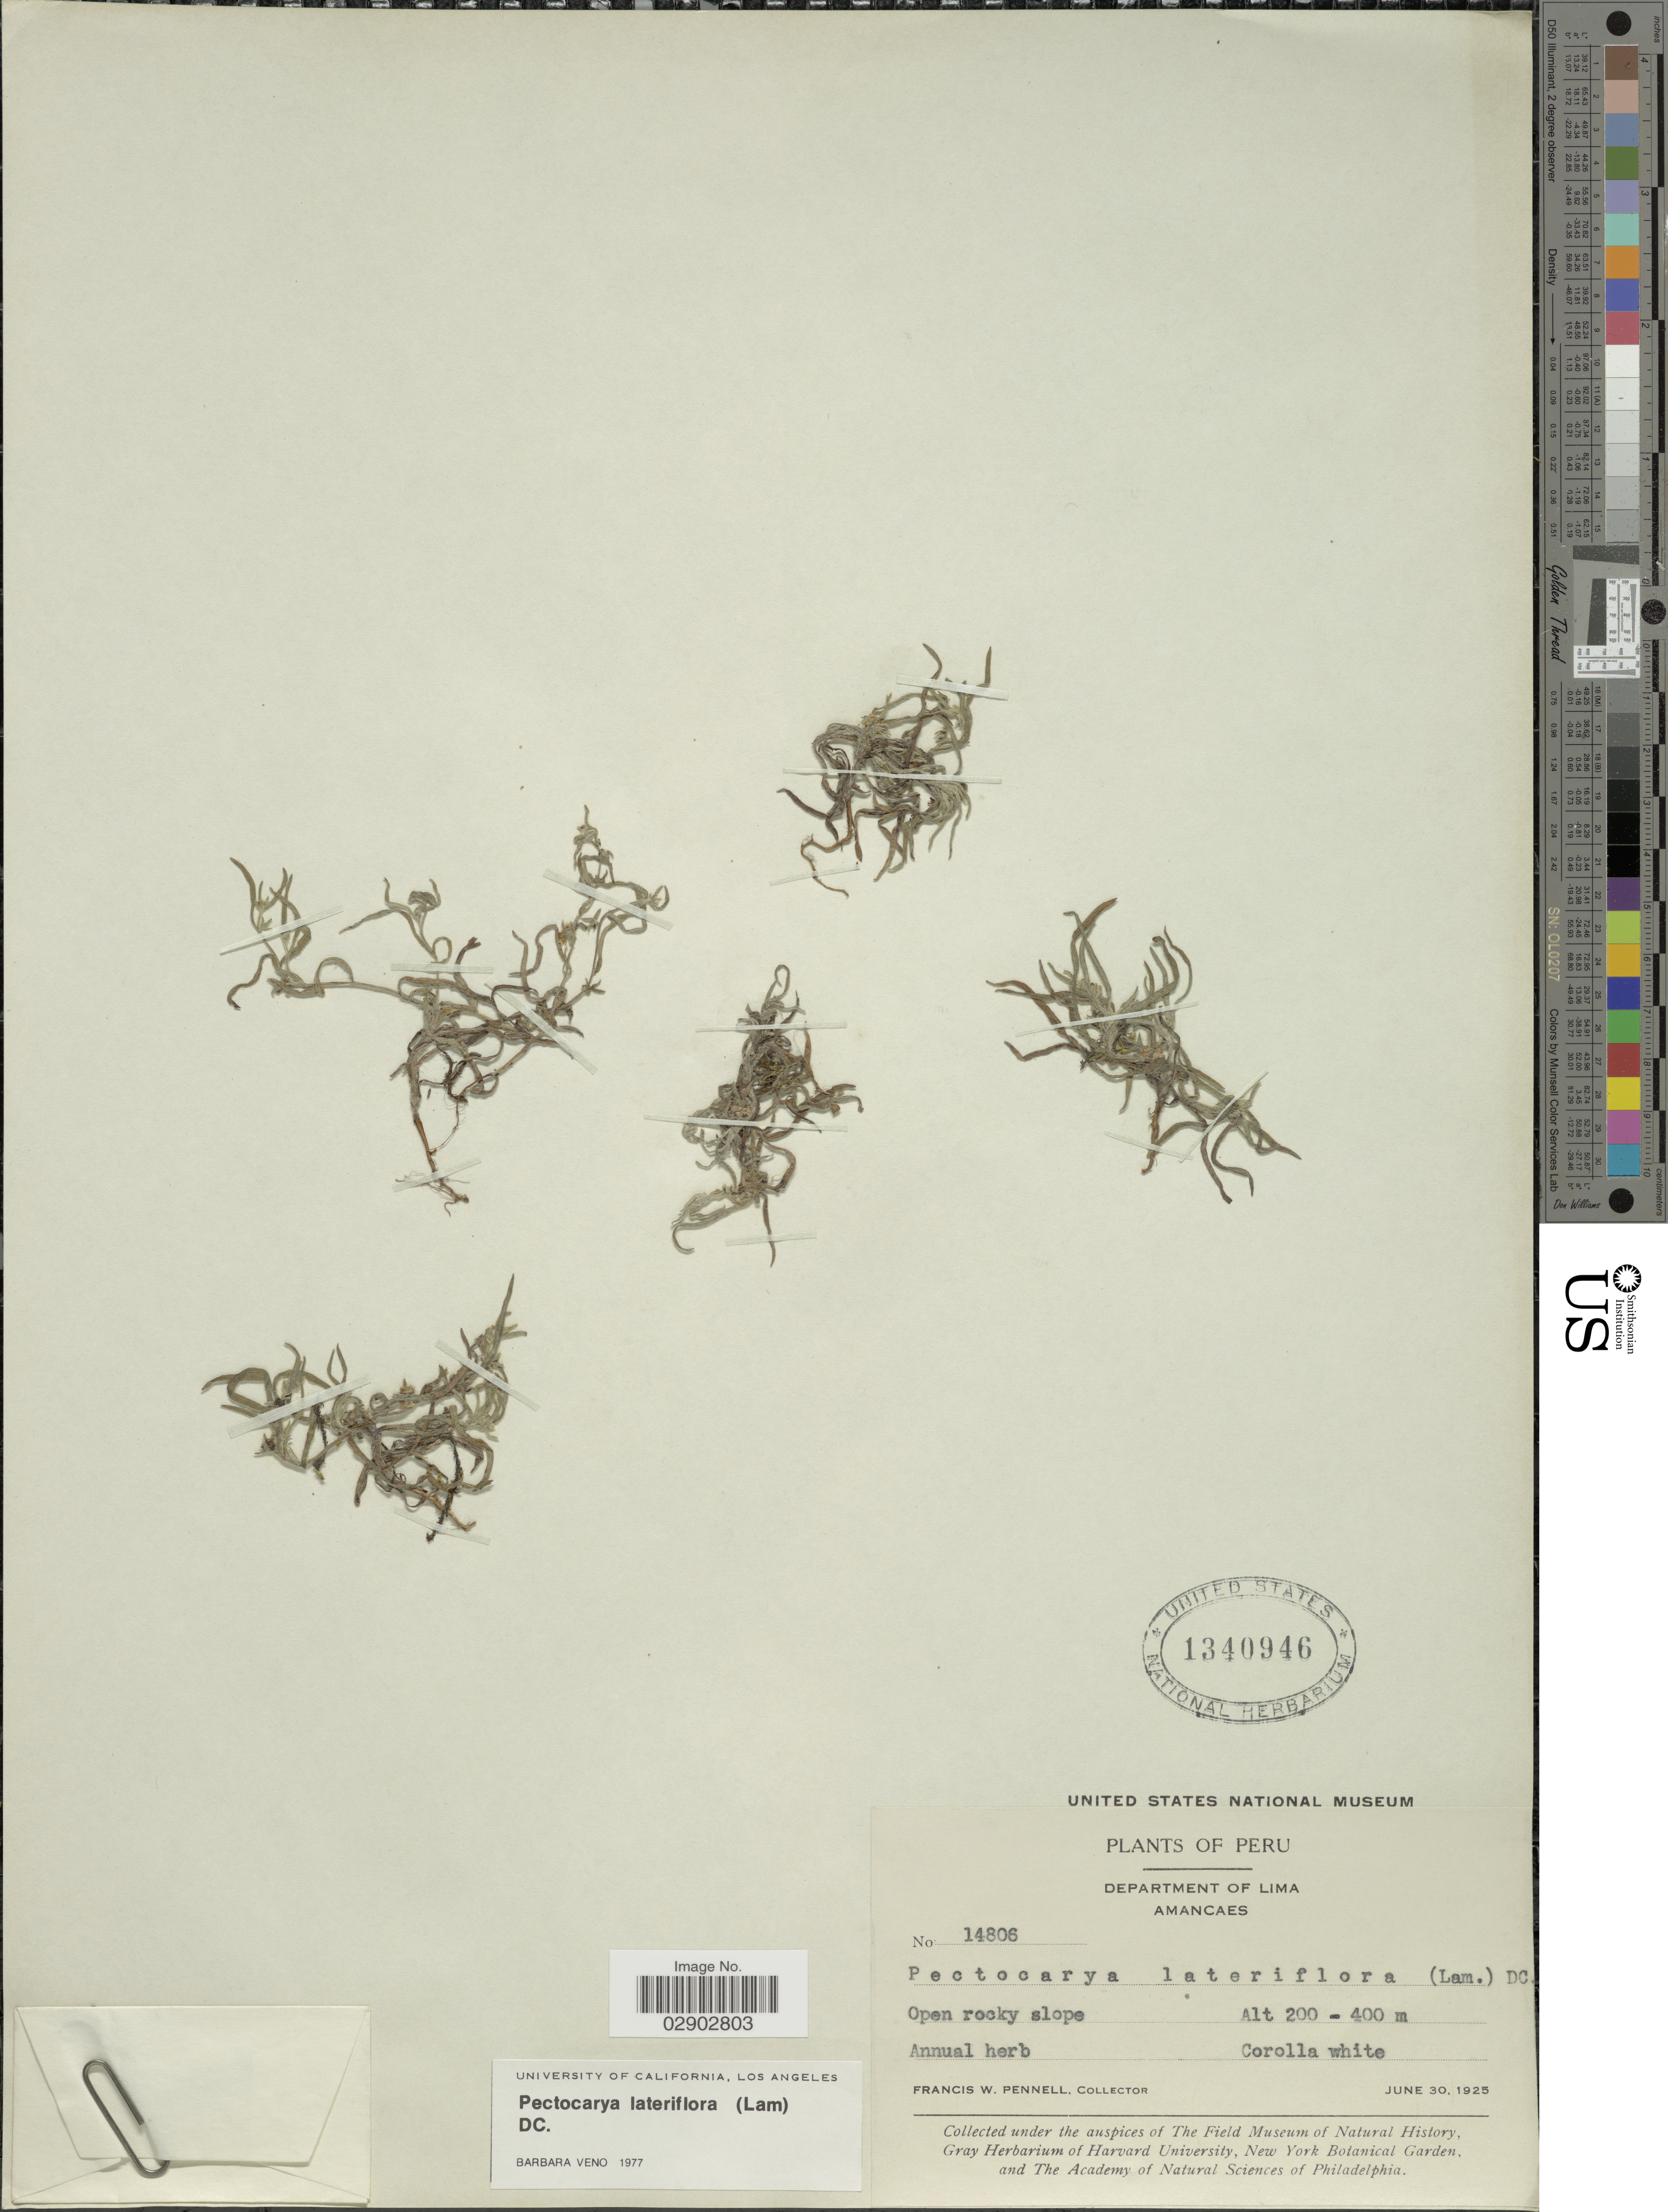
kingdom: Plantae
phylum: Tracheophyta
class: Magnoliopsida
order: Boraginales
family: Boraginaceae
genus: Pectocarya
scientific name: Pectocarya linearis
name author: (Ruiz & Pav.) DC.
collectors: F. W. Pennell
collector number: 14806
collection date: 1925-06-30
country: Peru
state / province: Lima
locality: Department of Lima. Amancaes.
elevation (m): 200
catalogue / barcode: US 1340946